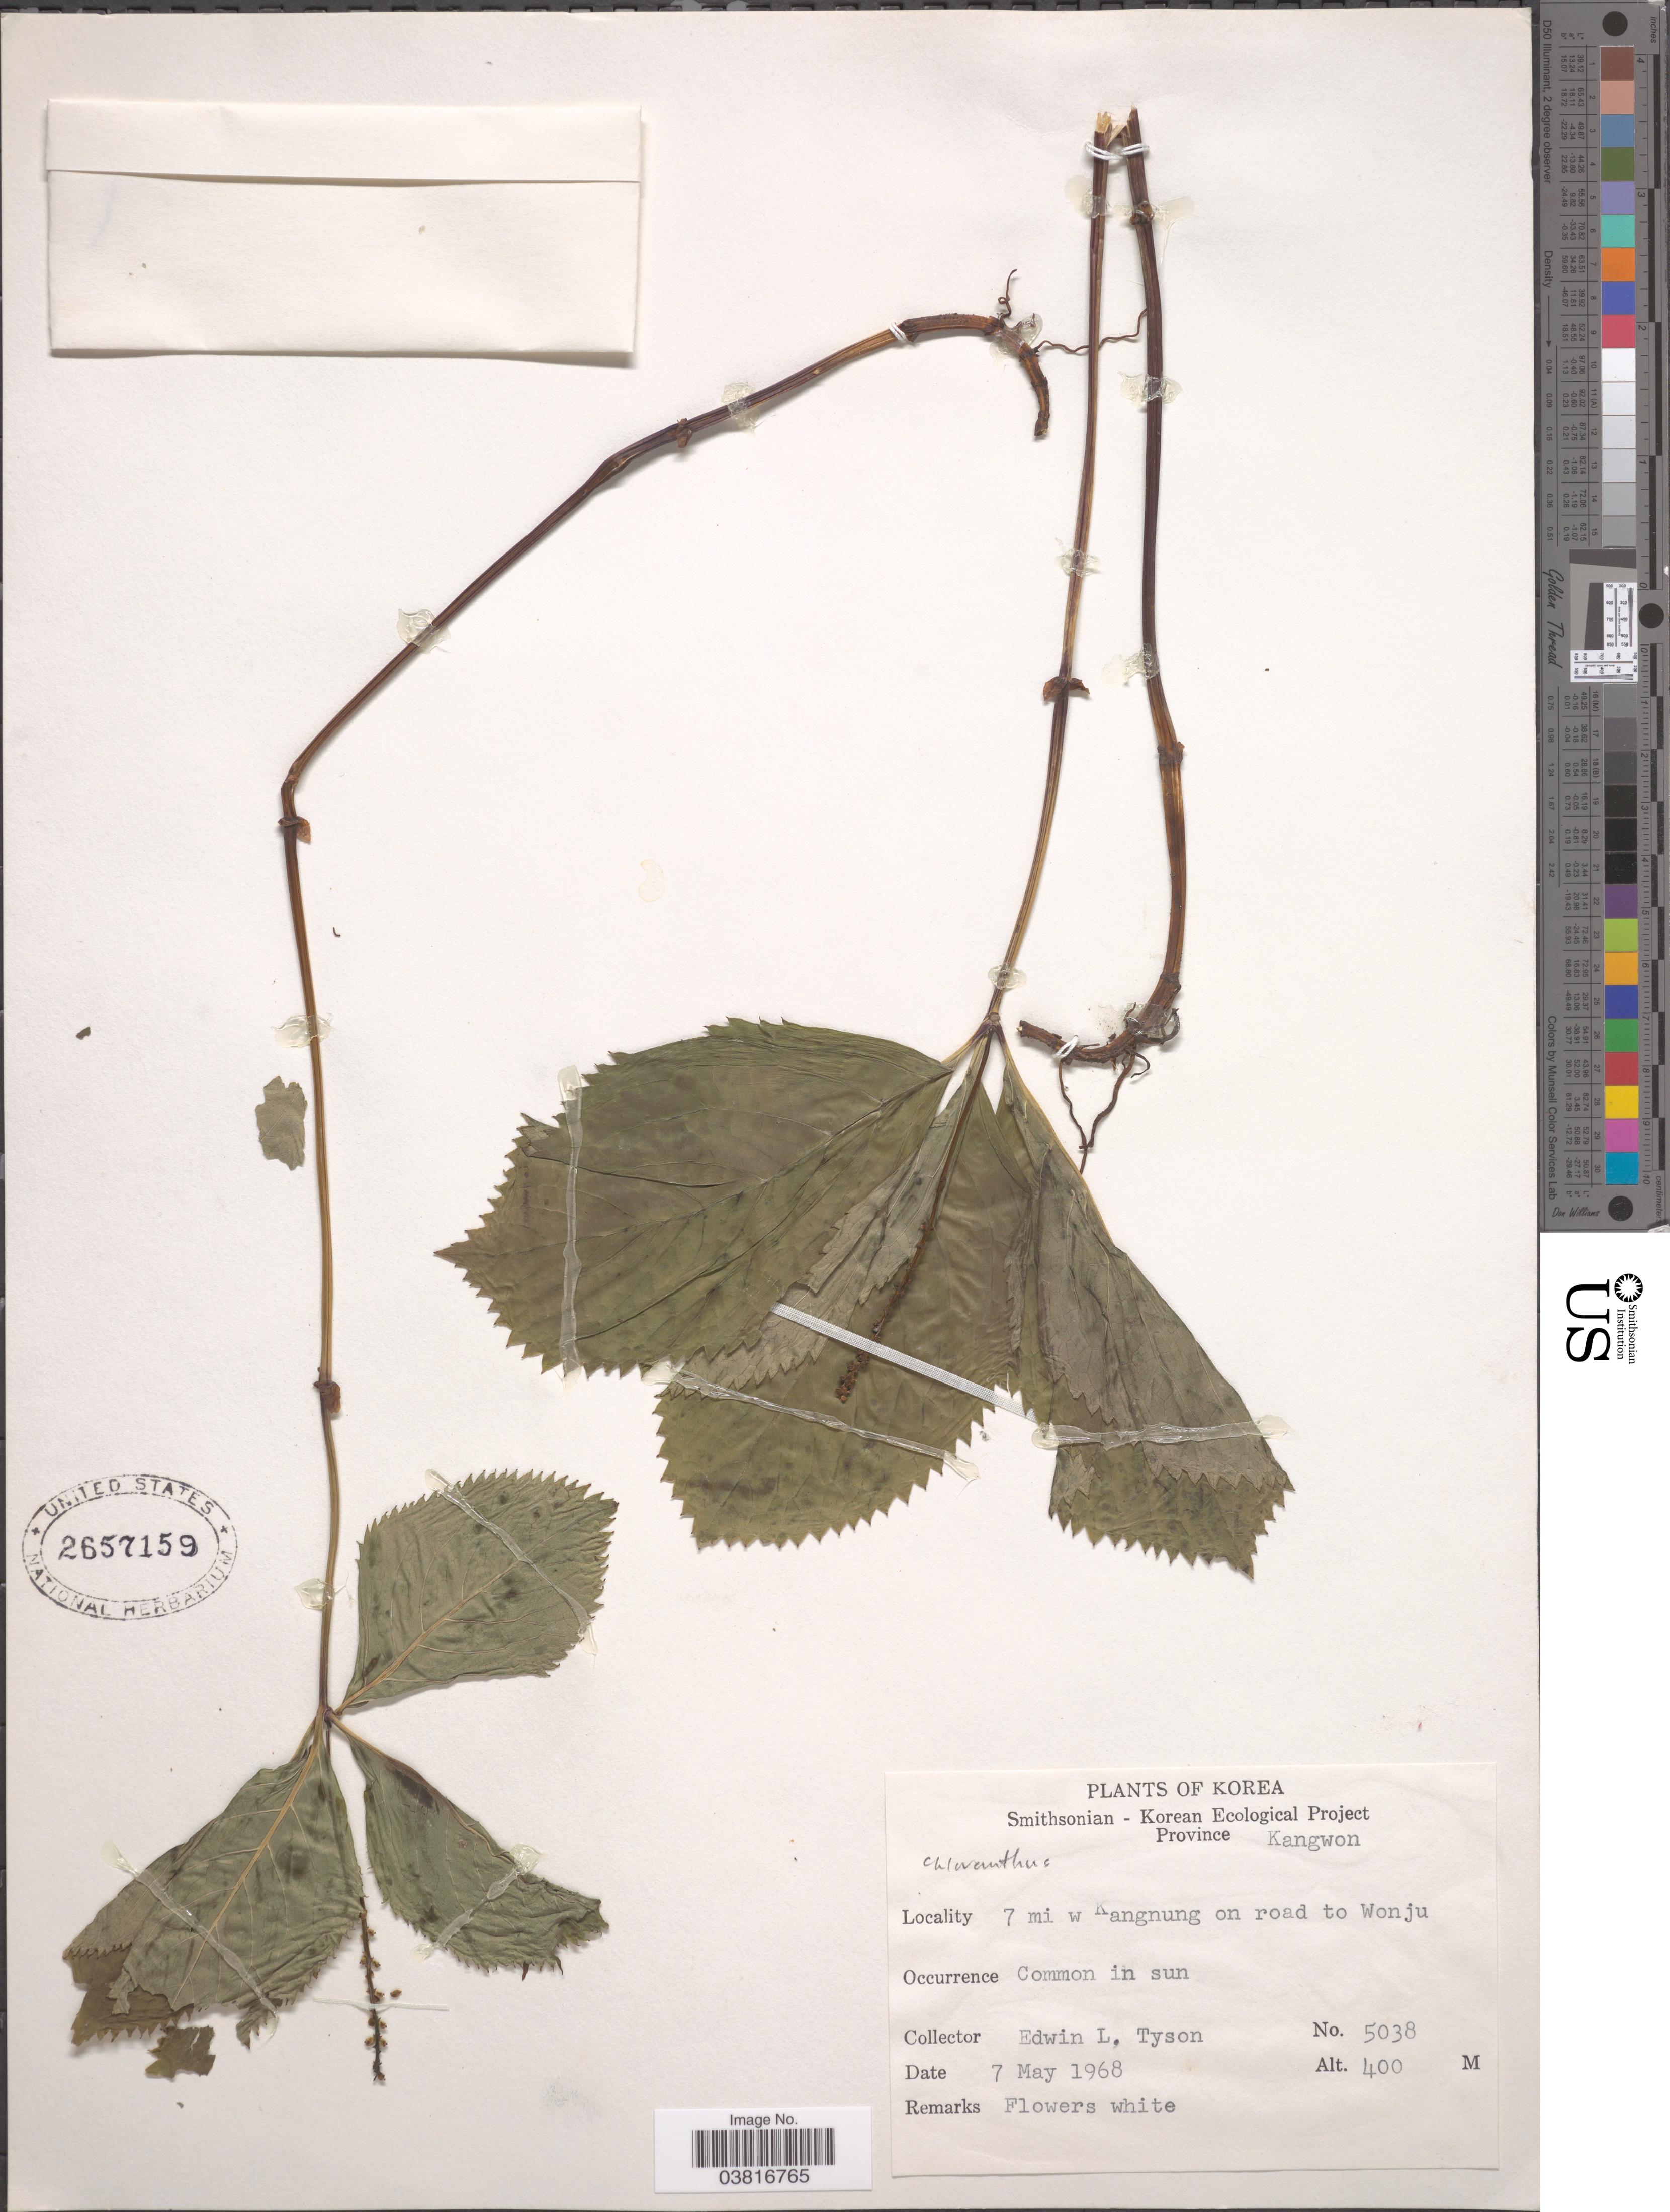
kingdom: Plantae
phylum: Tracheophyta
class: Magnoliopsida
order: Chloranthales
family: Chloranthaceae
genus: Chloranthus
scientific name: Chloranthus sp.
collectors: E. L. Tyson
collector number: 5038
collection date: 1968-05-07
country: North Korea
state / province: Kangwon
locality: Province Kangwon. 7 mi w Kangnung on road to Wonju.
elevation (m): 400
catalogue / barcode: US 2657159